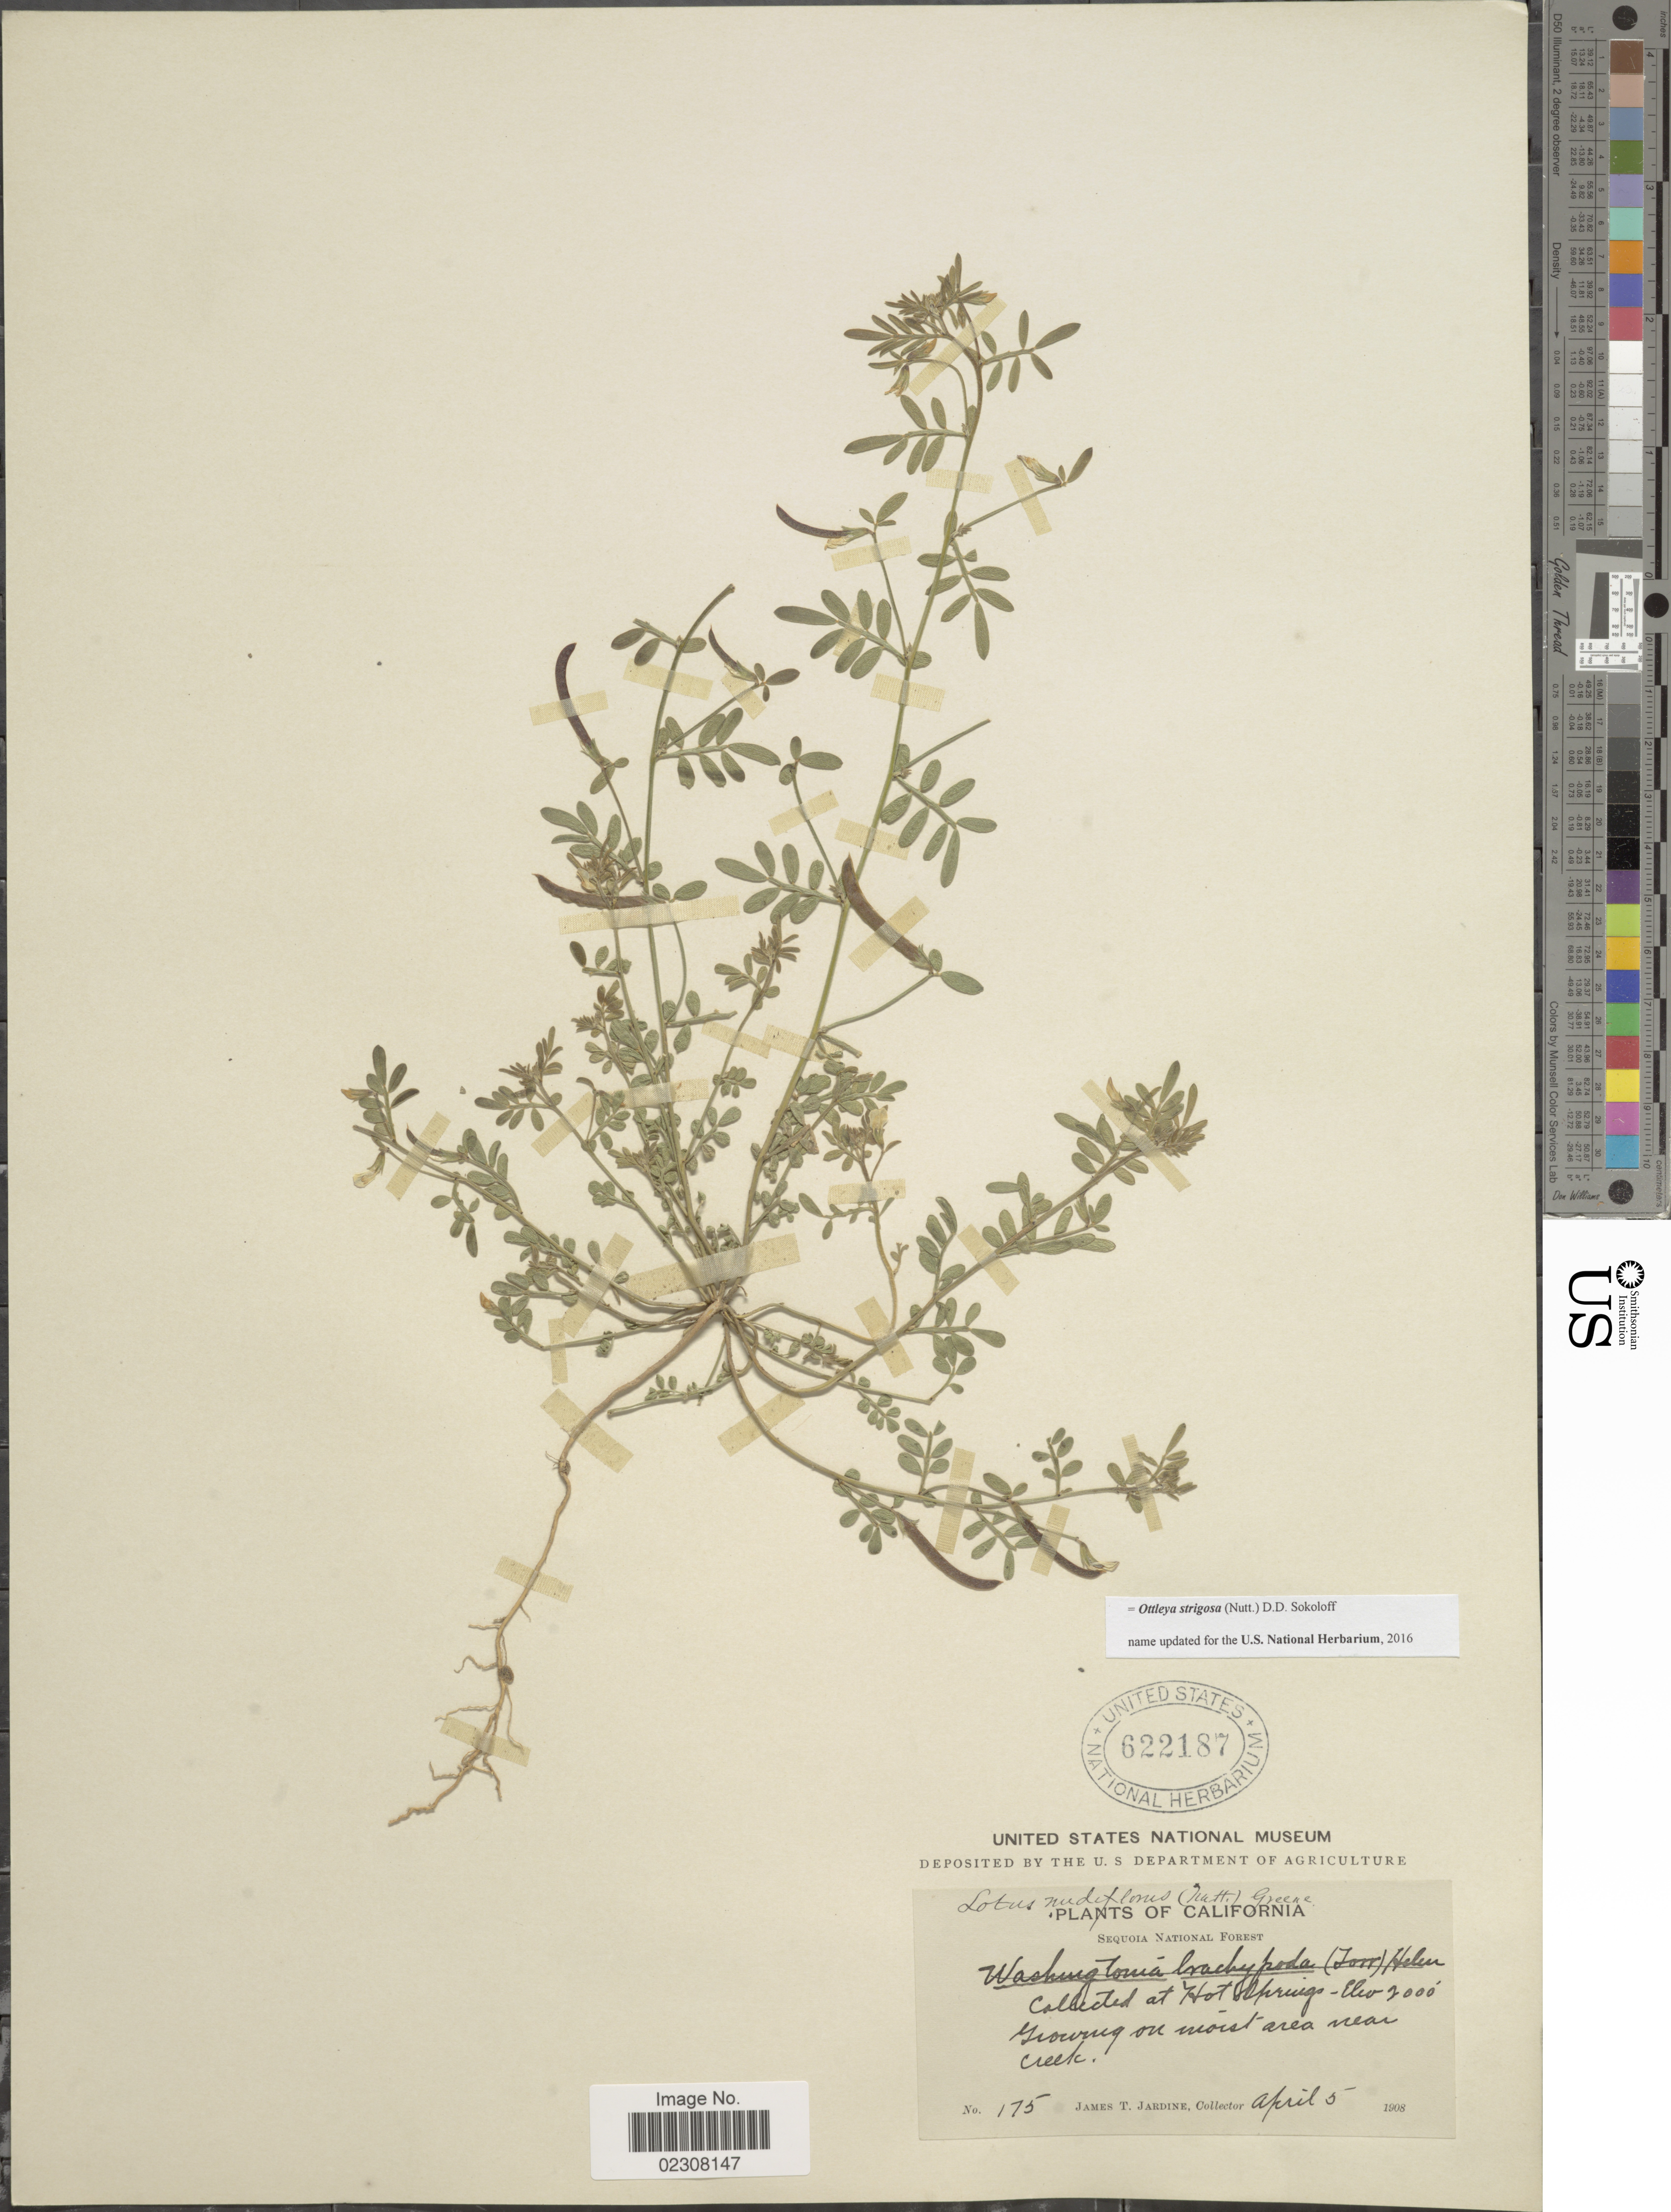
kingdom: Plantae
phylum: Tracheophyta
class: Magnoliopsida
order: Fabales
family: Fabaceae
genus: Ottleya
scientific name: Ottleya strigosa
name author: (Nutt.) D.D. Sokoloff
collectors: J. T. Jardine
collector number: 175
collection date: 1908-04-05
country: United States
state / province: California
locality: Sequoia National Forest, Hot Springs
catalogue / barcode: US 622187